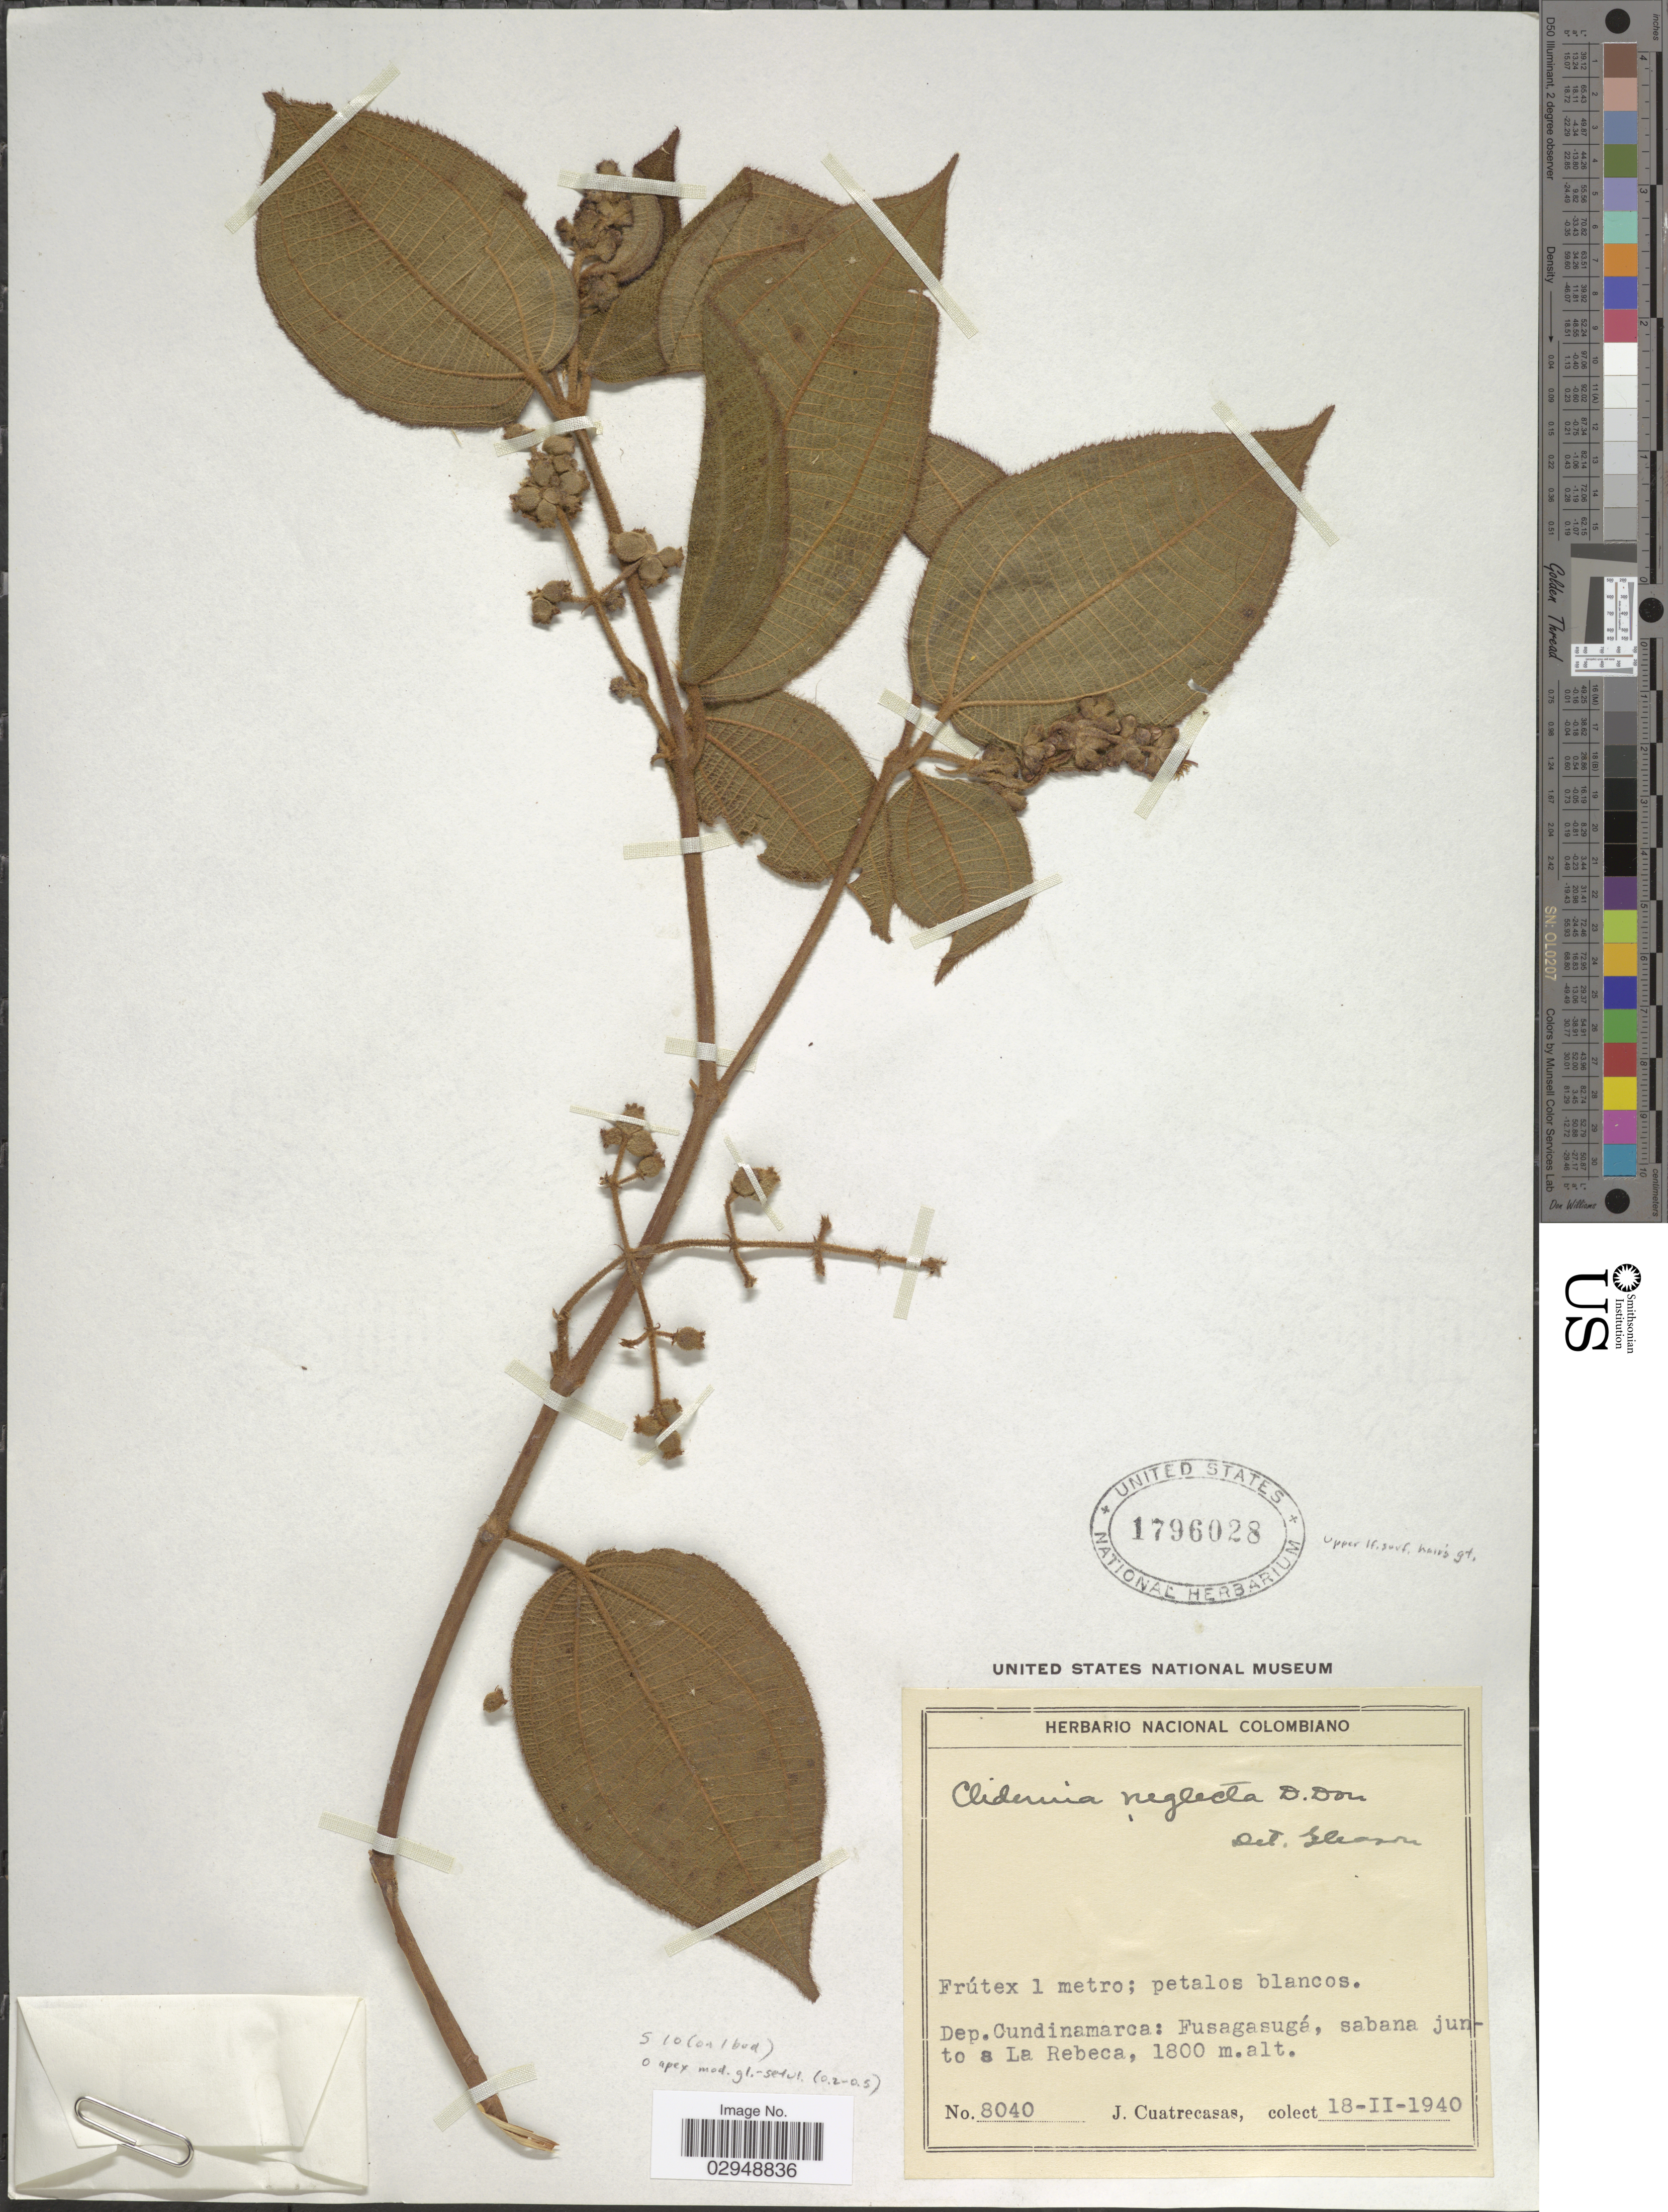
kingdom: Plantae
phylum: Tracheophyta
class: Magnoliopsida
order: Myrtales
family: Melastomataceae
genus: Clidemia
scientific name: Clidemia capitellata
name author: (Bonpl.) D. Don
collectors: J. Cuatrecasas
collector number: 8040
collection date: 1940-02-18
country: Colombia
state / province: Cundinamarca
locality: Dep. Cundinamarca; Fusagasugé, sabana junto a La Rebeca.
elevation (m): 1800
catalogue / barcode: US 1796028